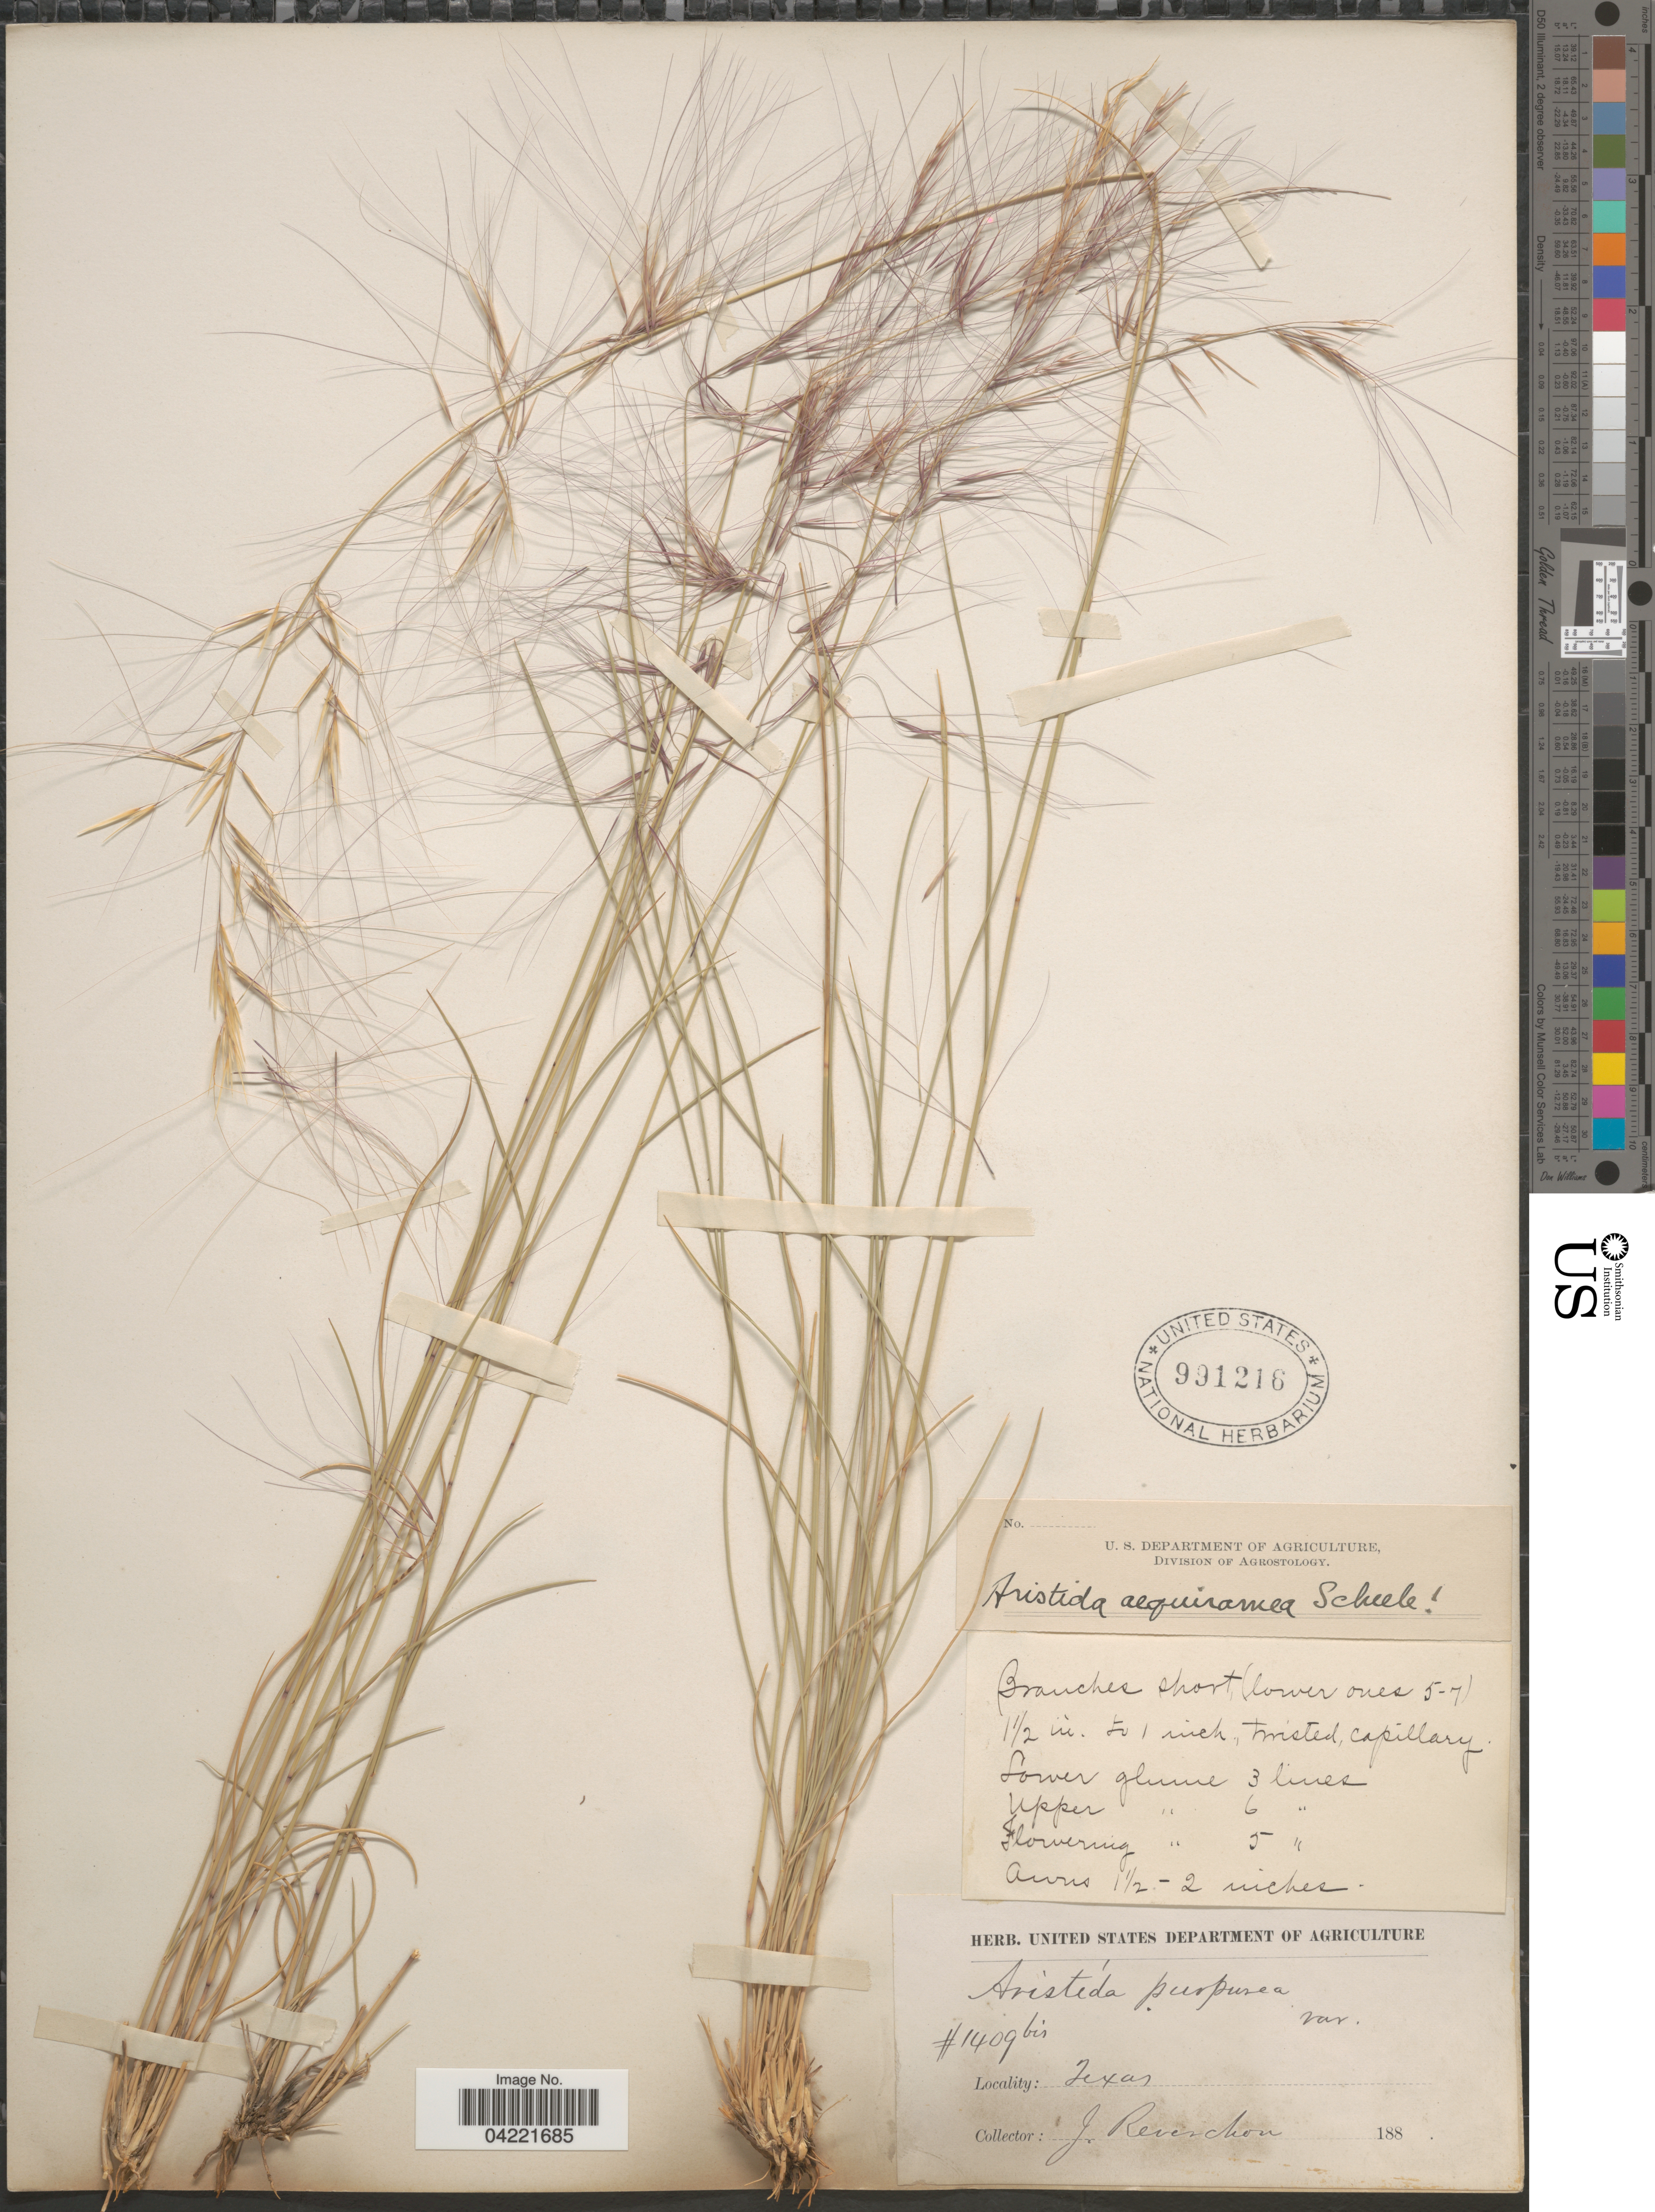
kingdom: Plantae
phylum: Tracheophyta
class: Liliopsida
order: Poales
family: Poaceae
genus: Aristida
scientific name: Aristida purpurea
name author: Nutt.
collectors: J. Reverchon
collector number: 1409bis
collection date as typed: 188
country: United States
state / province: Texas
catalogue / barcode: US 991216